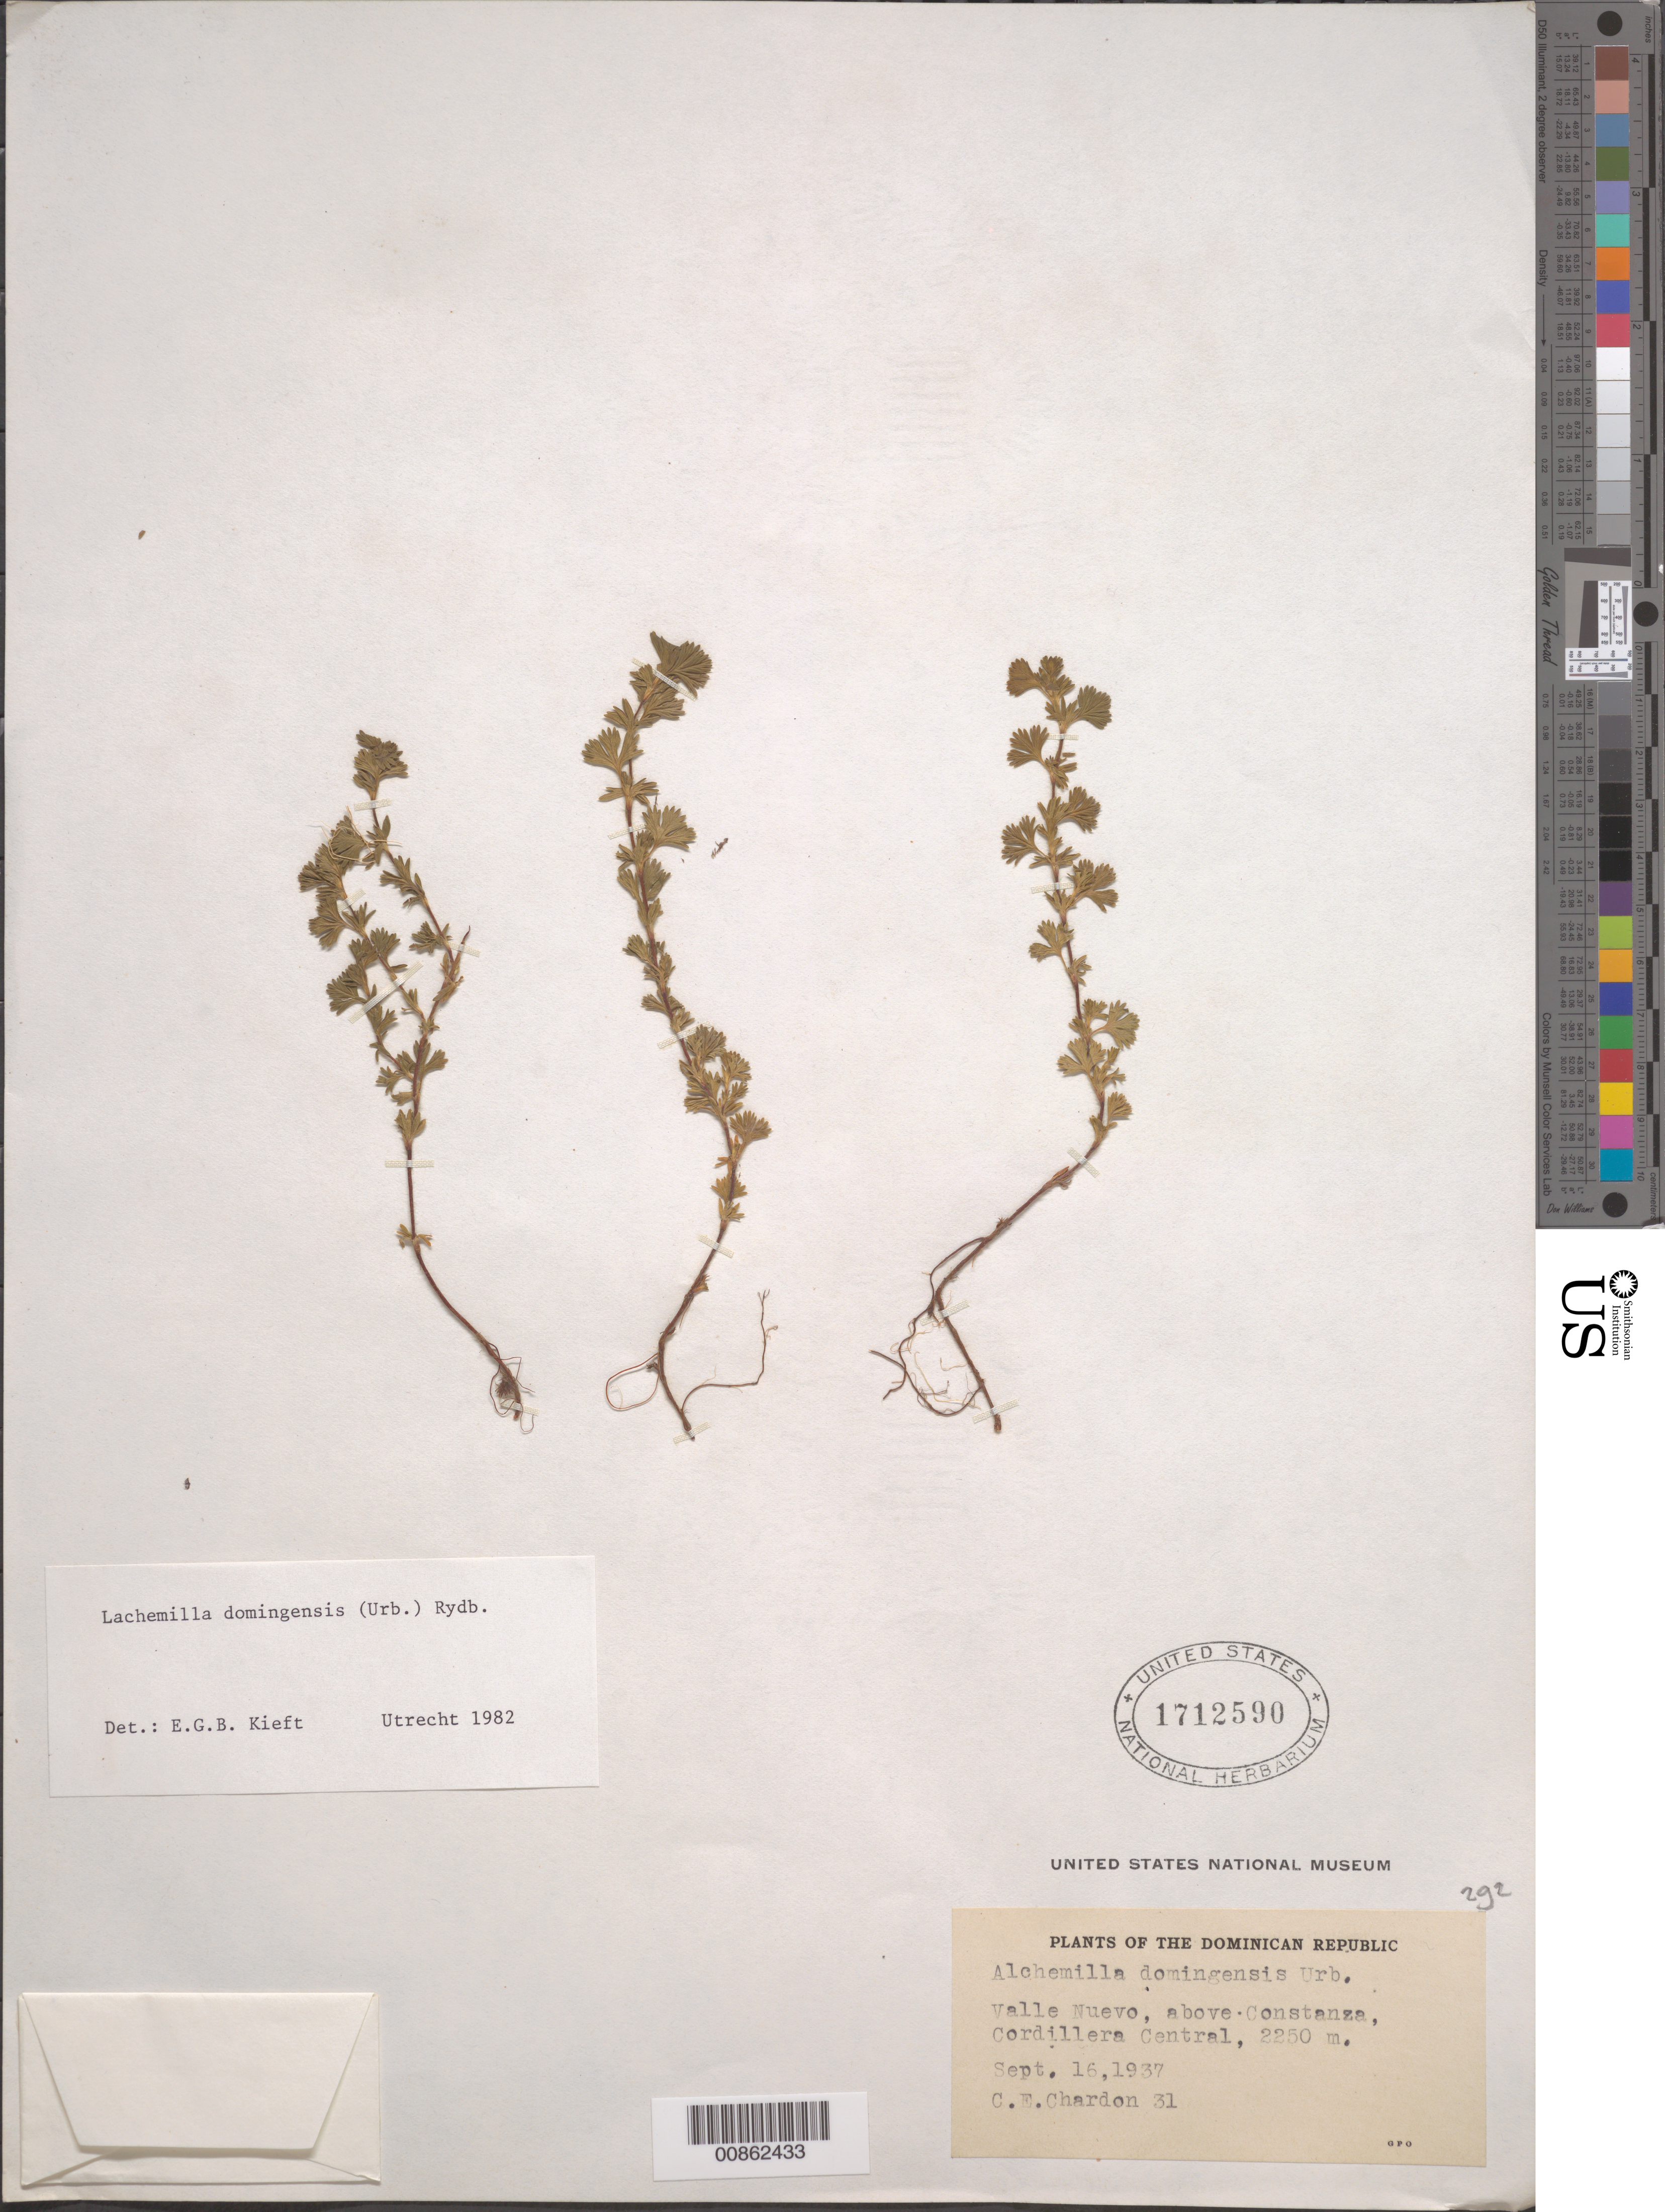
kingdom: Plantae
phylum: Tracheophyta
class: Magnoliopsida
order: Rosales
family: Rosaceae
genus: Alchemilla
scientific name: Alchemilla domingensis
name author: Urb.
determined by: Kieft, E. G. B.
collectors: C. E. Chardón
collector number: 31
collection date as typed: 16 Sep 1937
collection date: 1937-09-16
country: Dominican Republic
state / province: La Vega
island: Hispaniola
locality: Valle Nuevo, above Constanza, Cordillera Central.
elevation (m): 2250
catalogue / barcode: US 1712590